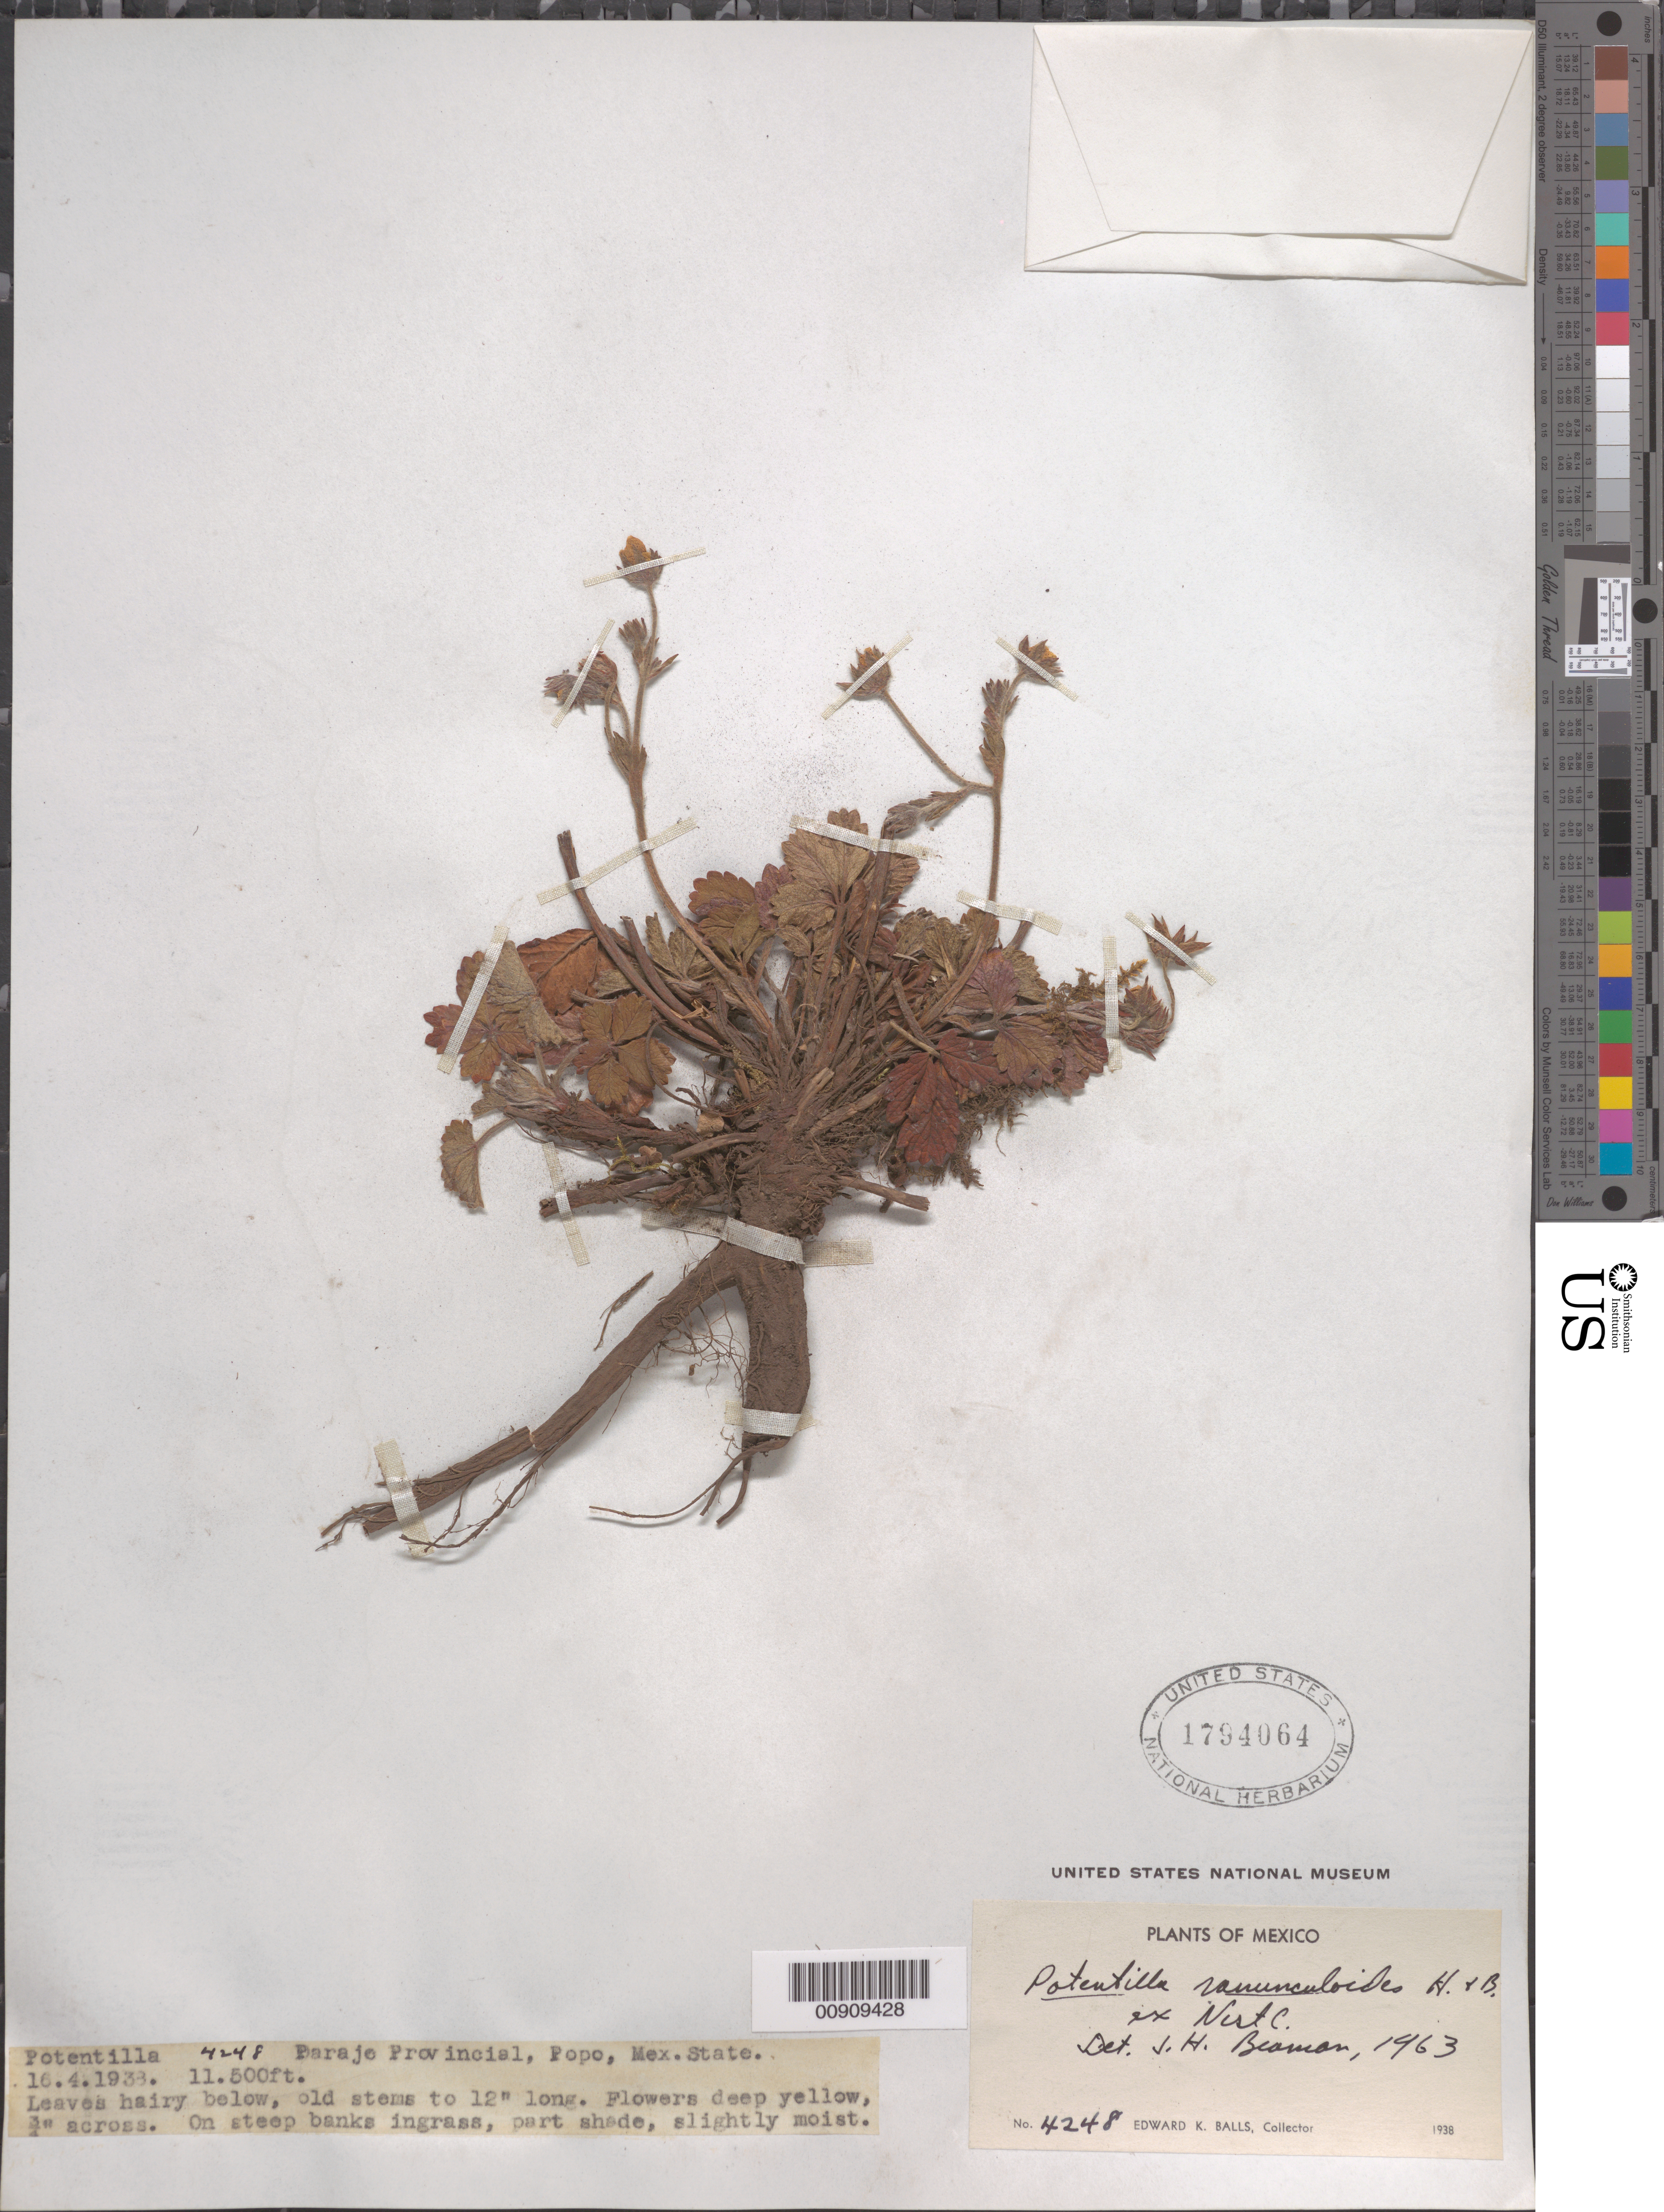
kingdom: Plantae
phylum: Tracheophyta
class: Magnoliopsida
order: Rosales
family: Rosaceae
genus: Potentilla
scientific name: Potentilla ranunculoides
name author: Humb. & Bonpl. ex Nestl.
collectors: E. K. Balls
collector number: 4248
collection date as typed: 16 Apr 1938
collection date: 1938-04-16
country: Mexico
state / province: México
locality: Paraje Provincial, Popo, Mex. State.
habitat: On steep banks in grass, part shade, slightly moist.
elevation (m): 3505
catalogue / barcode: US 1794064